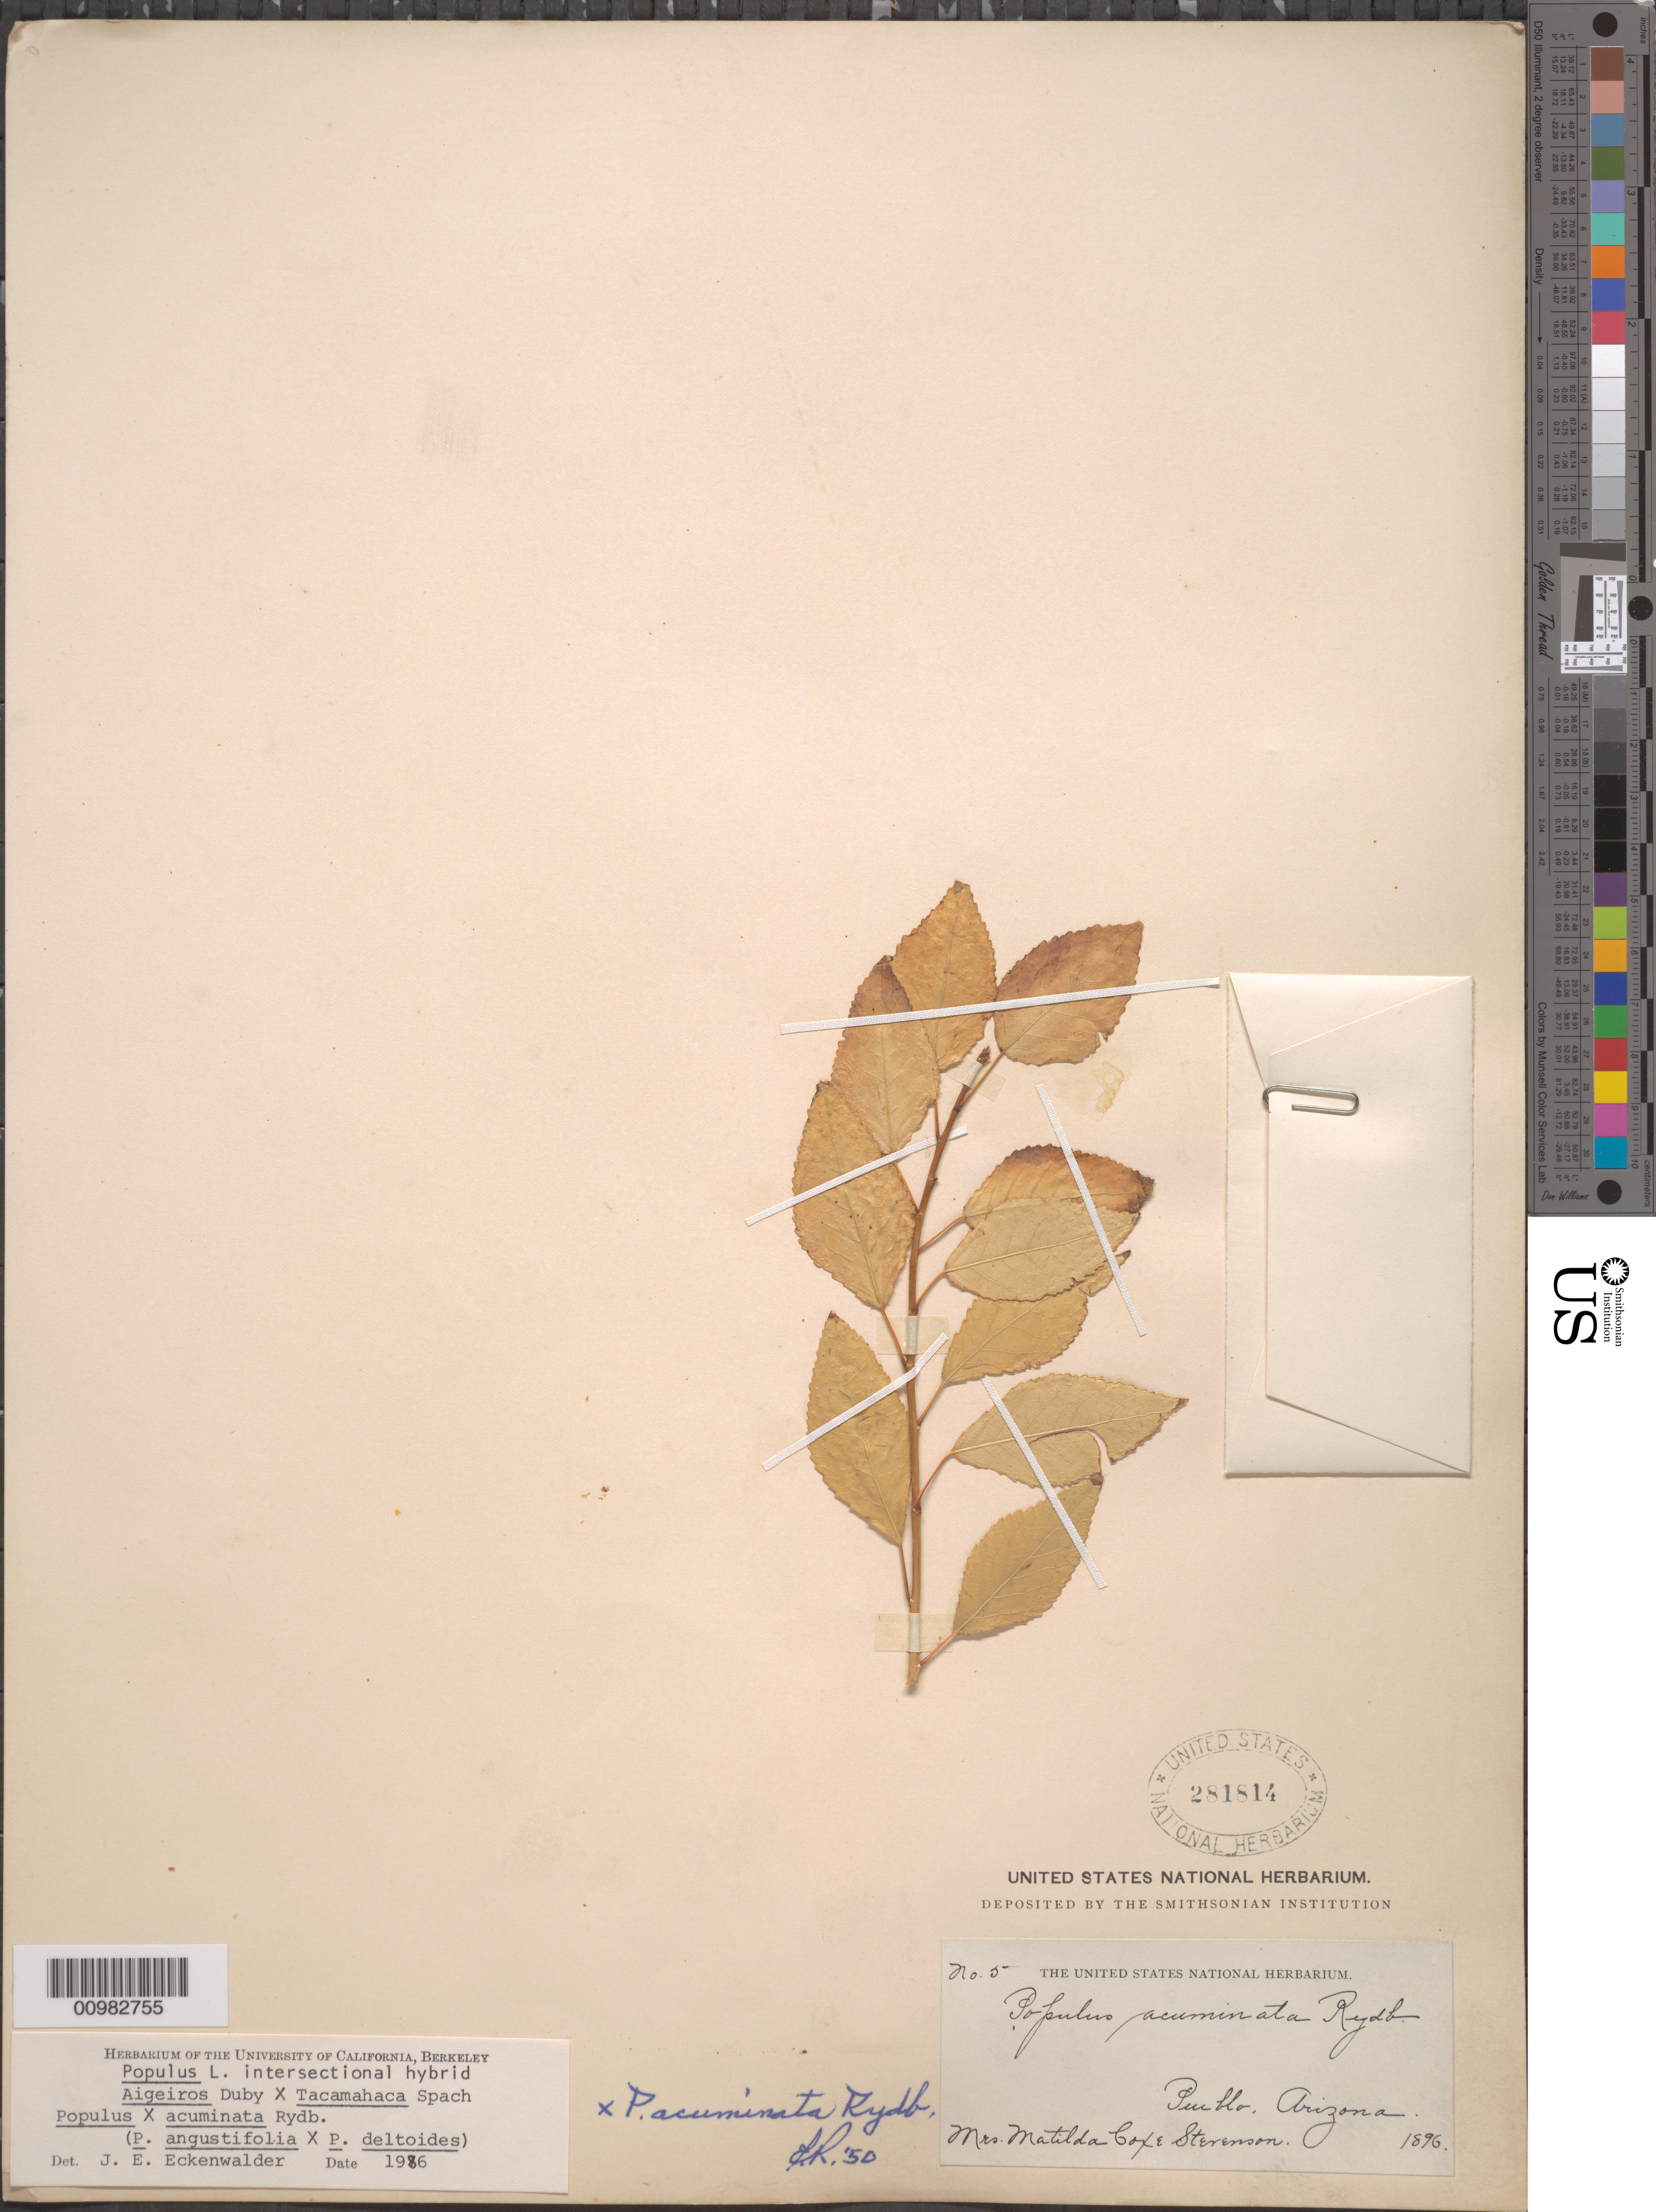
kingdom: Plantae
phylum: Tracheophyta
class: Magnoliopsida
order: Malpighiales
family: Salicaceae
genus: Populus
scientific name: Populus acuminata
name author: Rydb.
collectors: M. Stevenson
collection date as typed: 1896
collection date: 1896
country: United States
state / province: Arizona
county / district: Pima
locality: Pueblo.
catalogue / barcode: US 282814